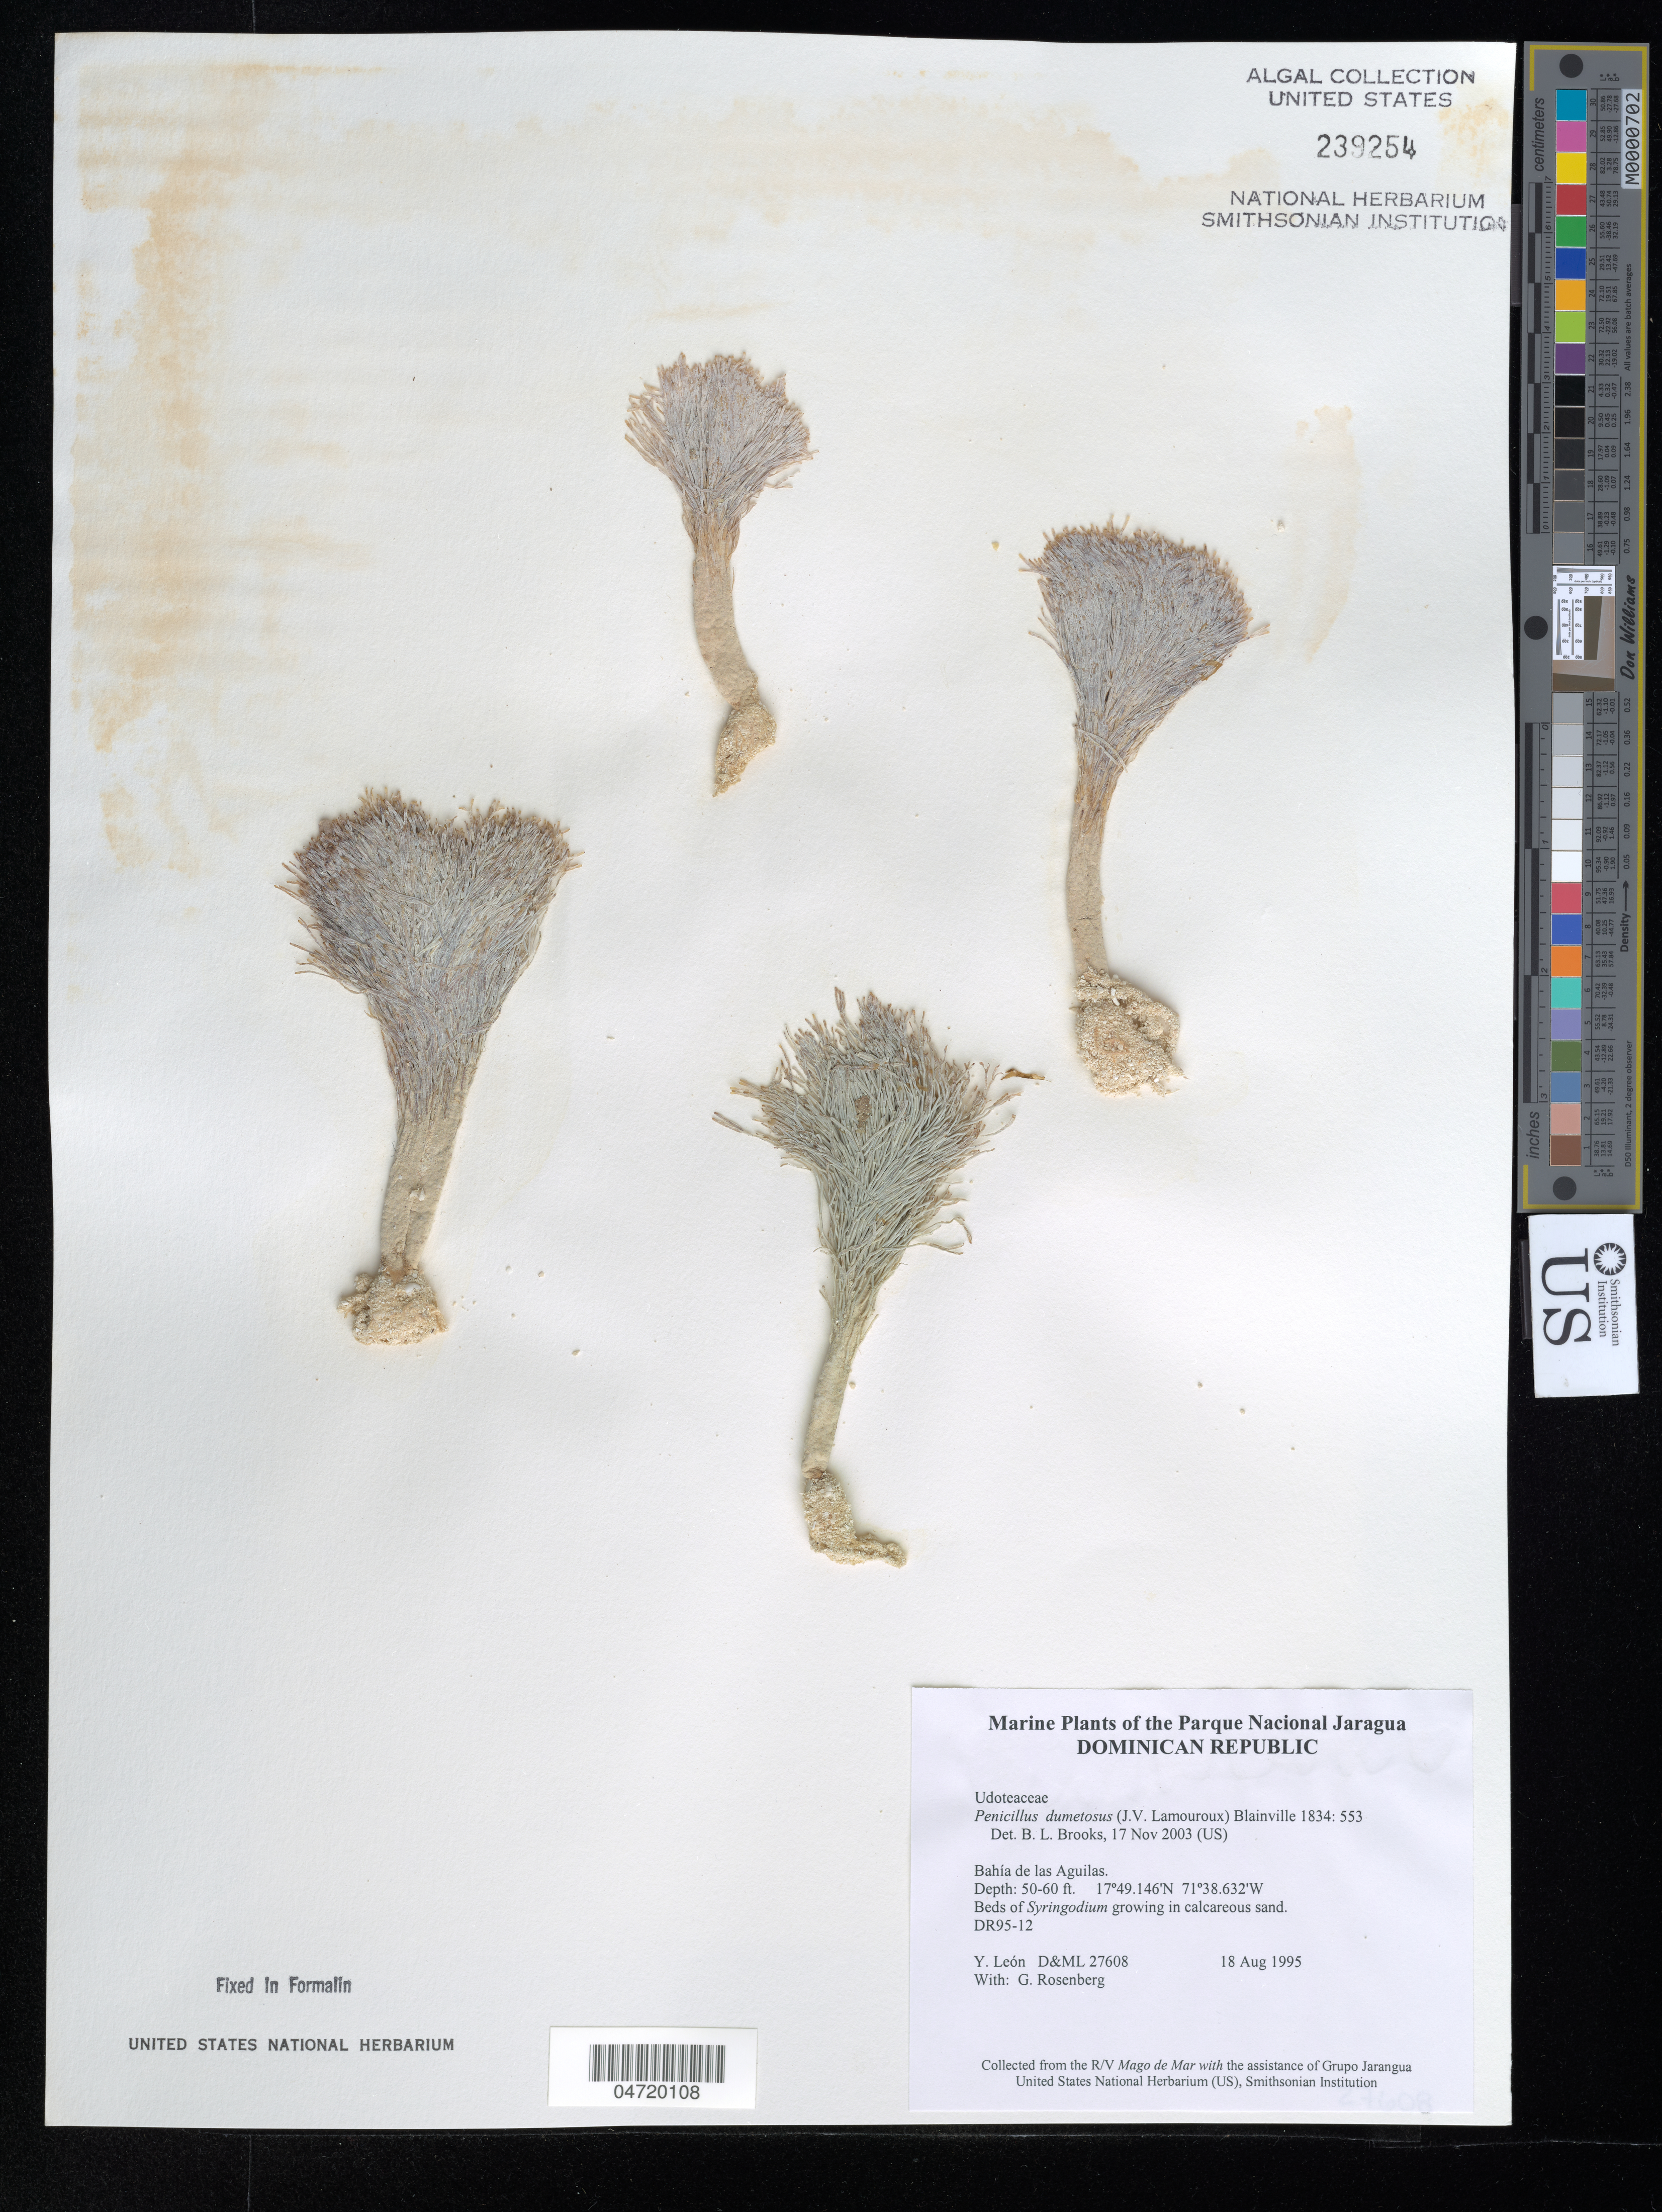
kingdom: Plantae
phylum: Chlorophyta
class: Ulvophyceae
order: Bryopsidales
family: Udoteaceae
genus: Penicillus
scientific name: Penicillus dumetosus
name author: (J.V.Lamouroux) Blainville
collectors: Y. León & G. Rosenberg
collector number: D&ML27608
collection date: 1995-08-18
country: Dominican Republic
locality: The Parque Nacional Jaragua. Bahía de las Aguilas.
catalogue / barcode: US 239254